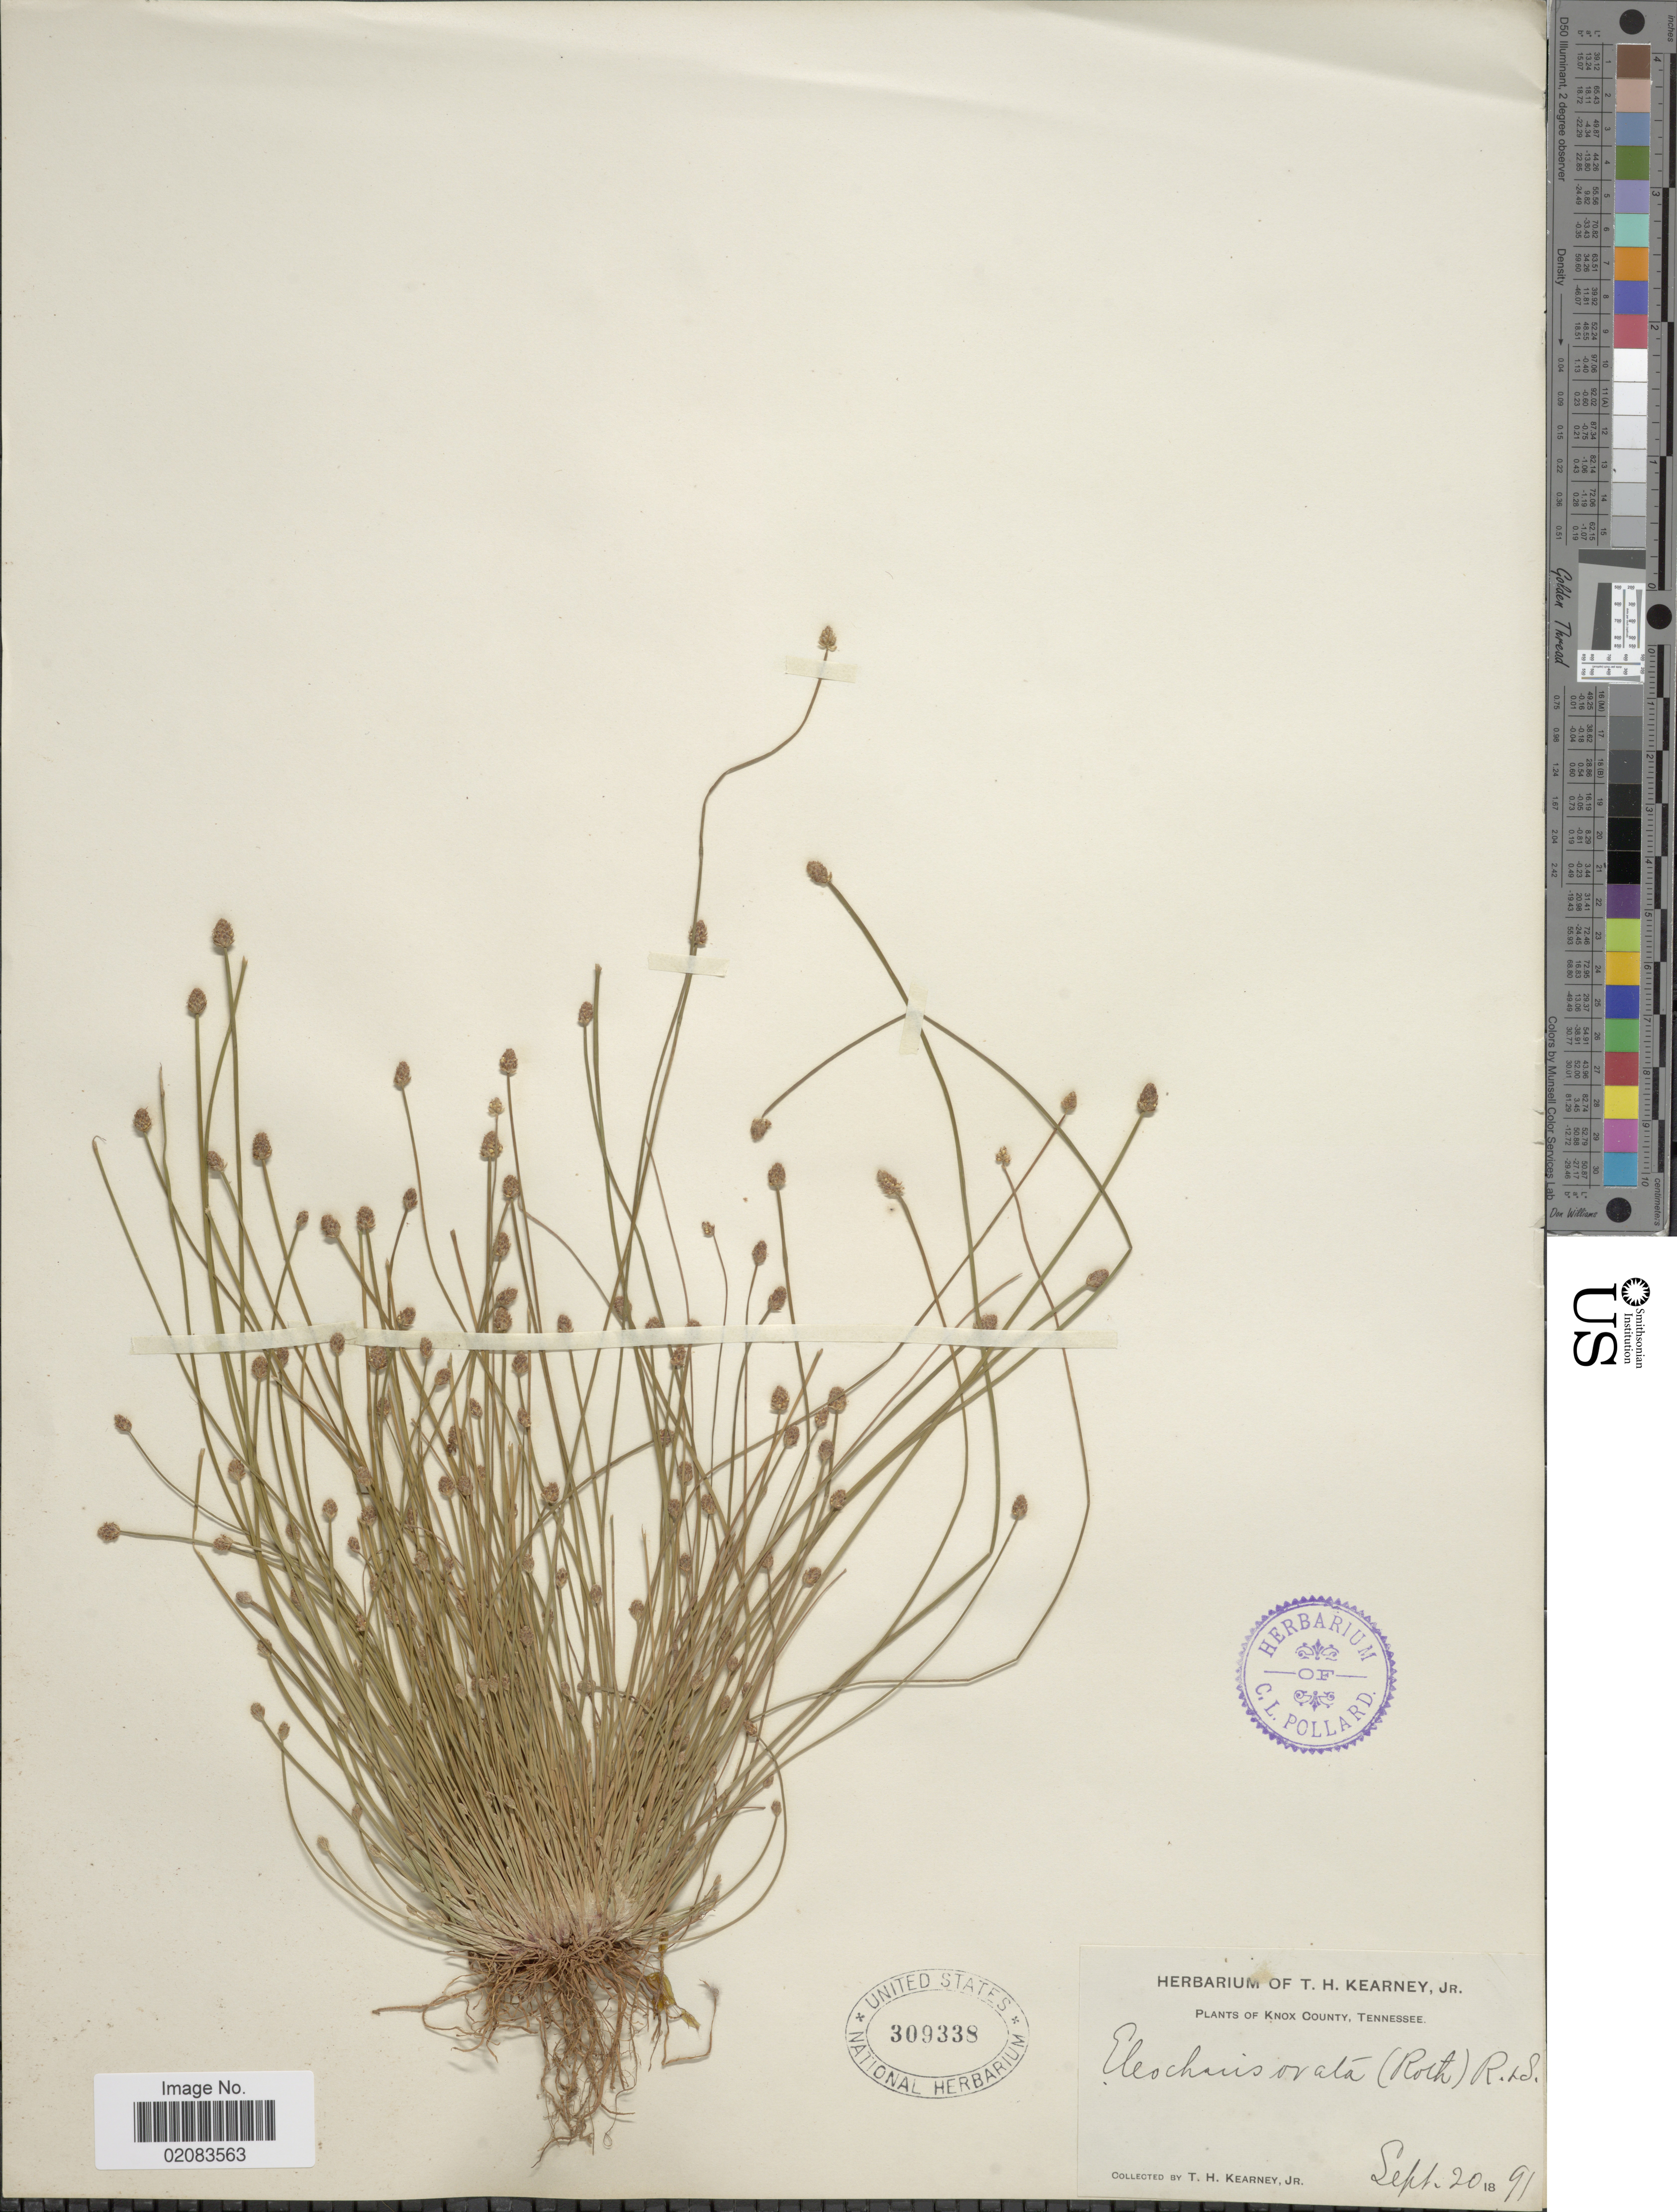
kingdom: Plantae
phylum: Tracheophyta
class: Liliopsida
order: Poales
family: Cyperaceae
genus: Eleocharis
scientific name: Eleocharis obtusa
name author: (Willd.) Schult.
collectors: T. H. Kearney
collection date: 1891-09-20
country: United States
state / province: Tennessee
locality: Knox County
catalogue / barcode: US 309338